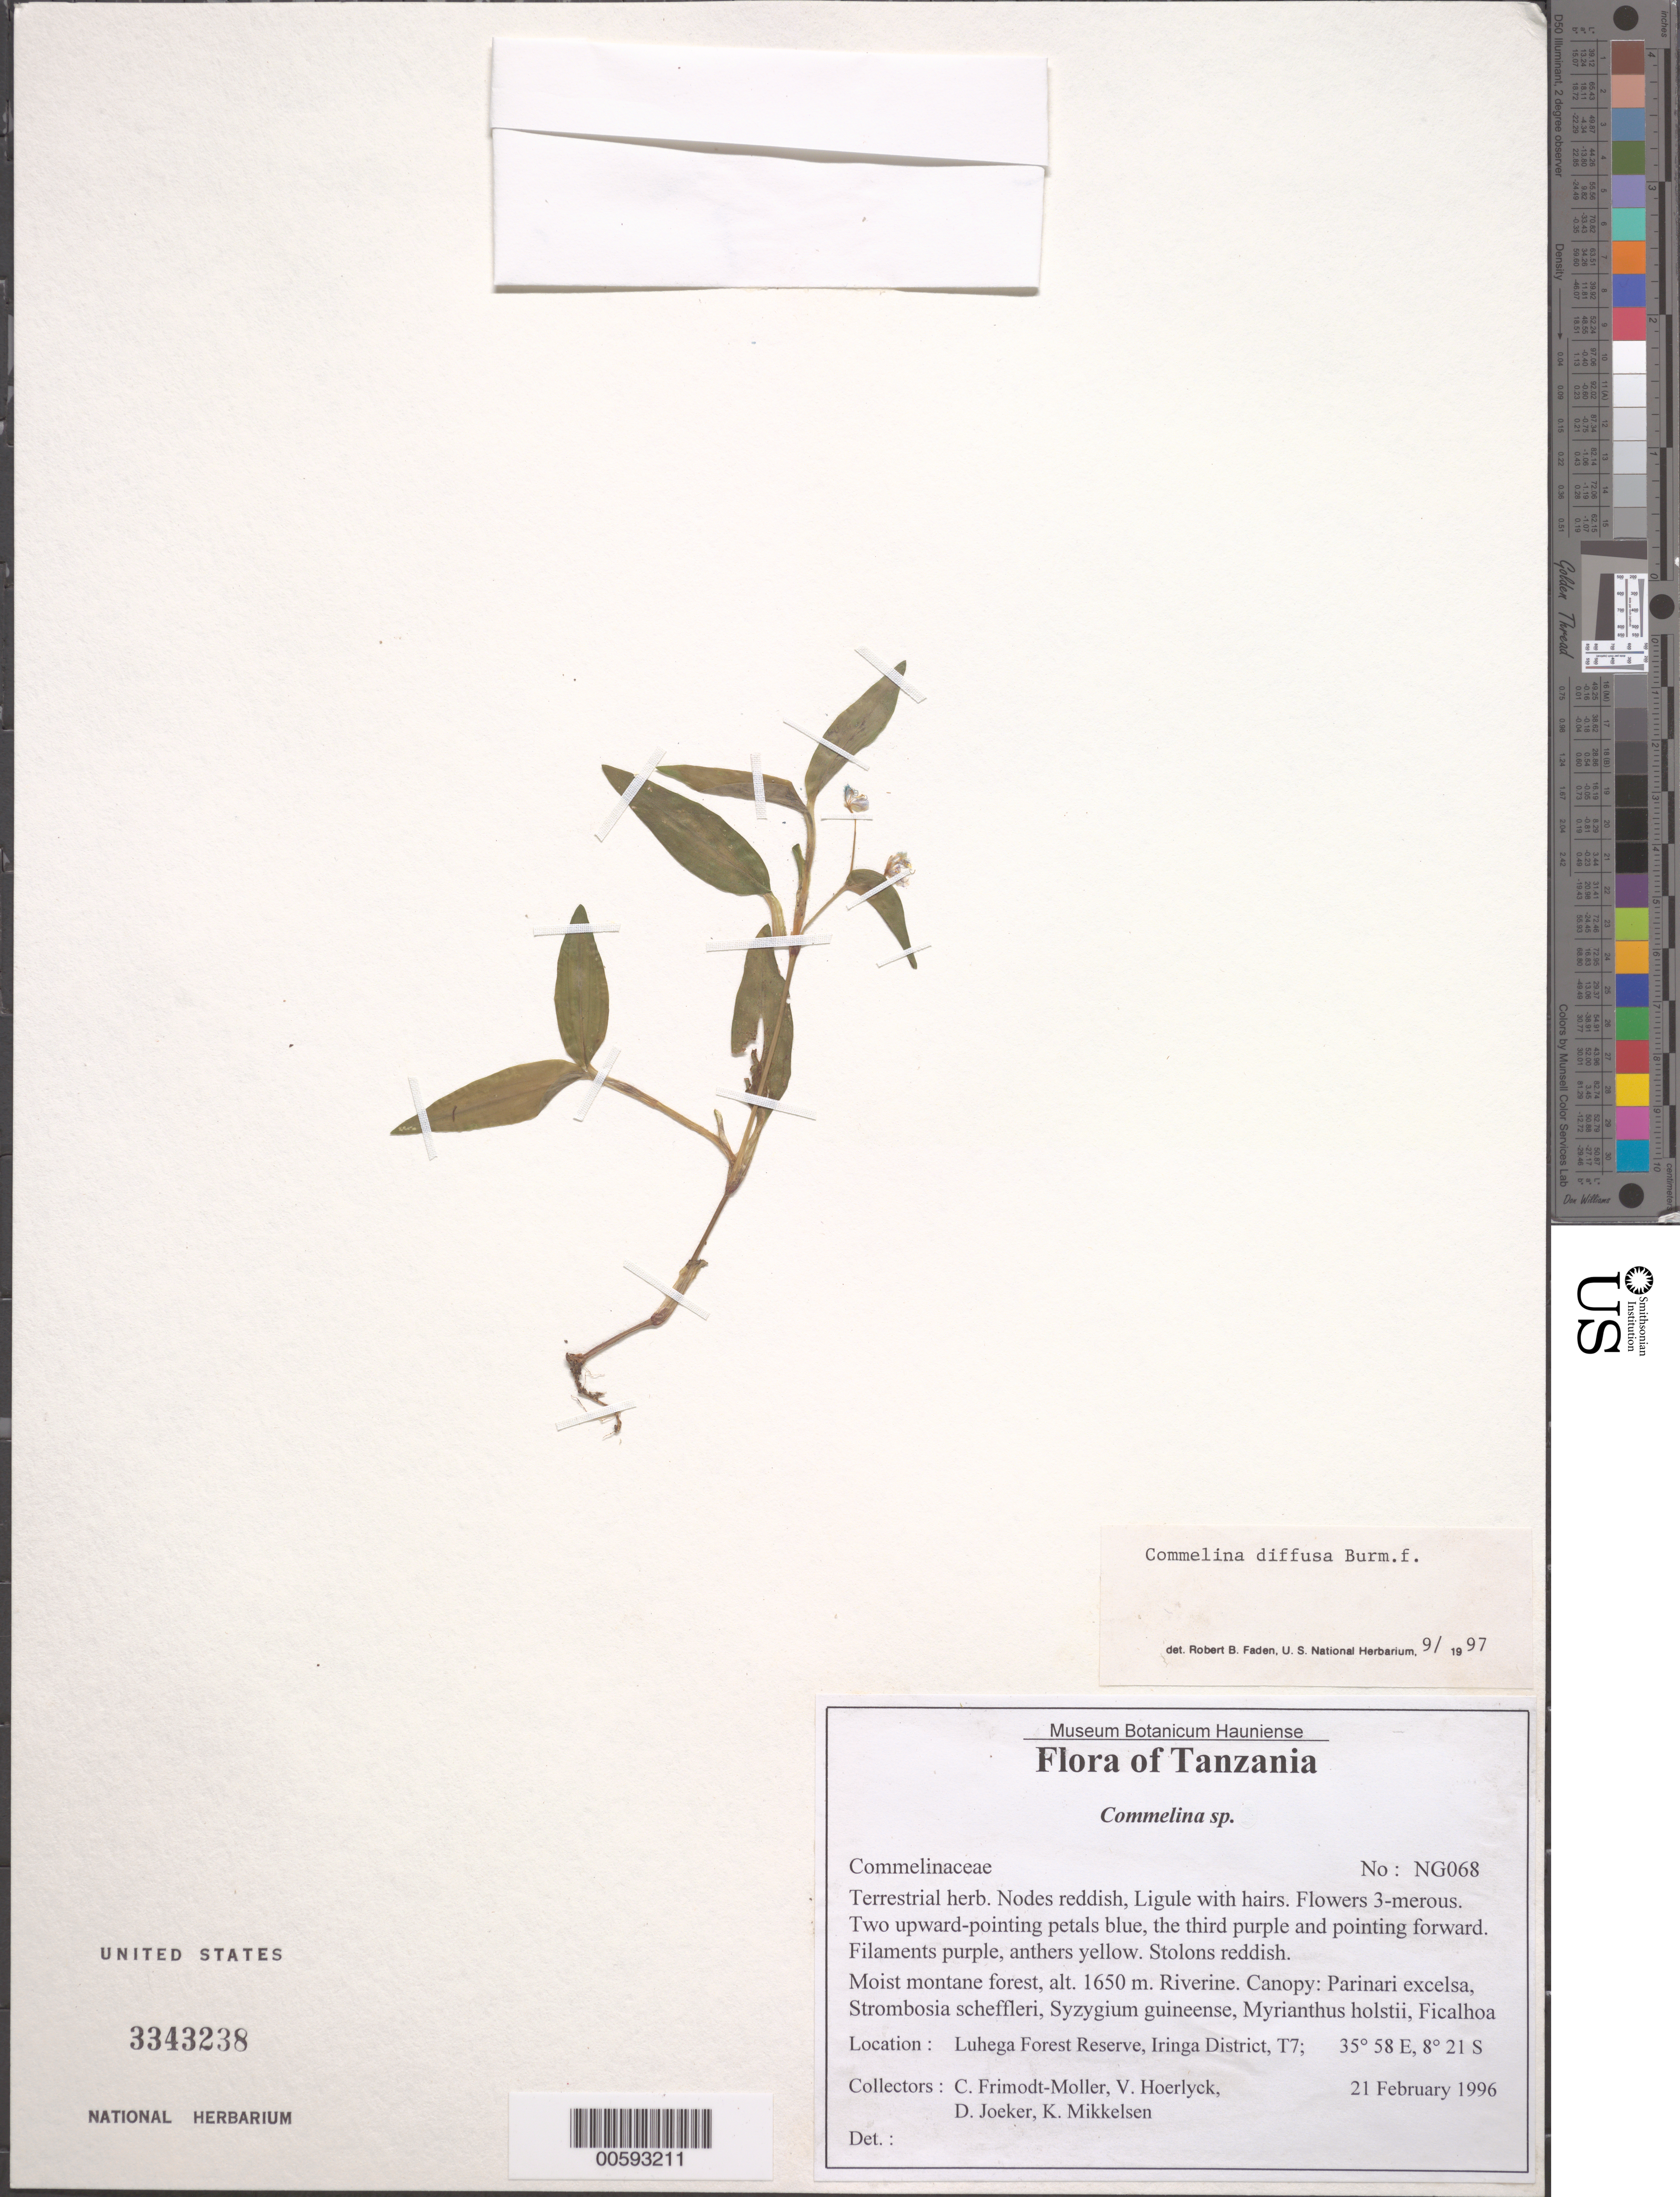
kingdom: Plantae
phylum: Tracheophyta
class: Liliopsida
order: Commelinales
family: Commelinaceae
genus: Commelina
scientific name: Commelina diffusa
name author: Burm. f.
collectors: C. Frimodt-moller, V. Hoerlyck, D. Joeker & K. Mikkelsen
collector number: Ng068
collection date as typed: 21 Feb 1996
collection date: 1996-02-21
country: Tanzania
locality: Luhega forest reserve, iringa district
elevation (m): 1650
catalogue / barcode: US 3343238